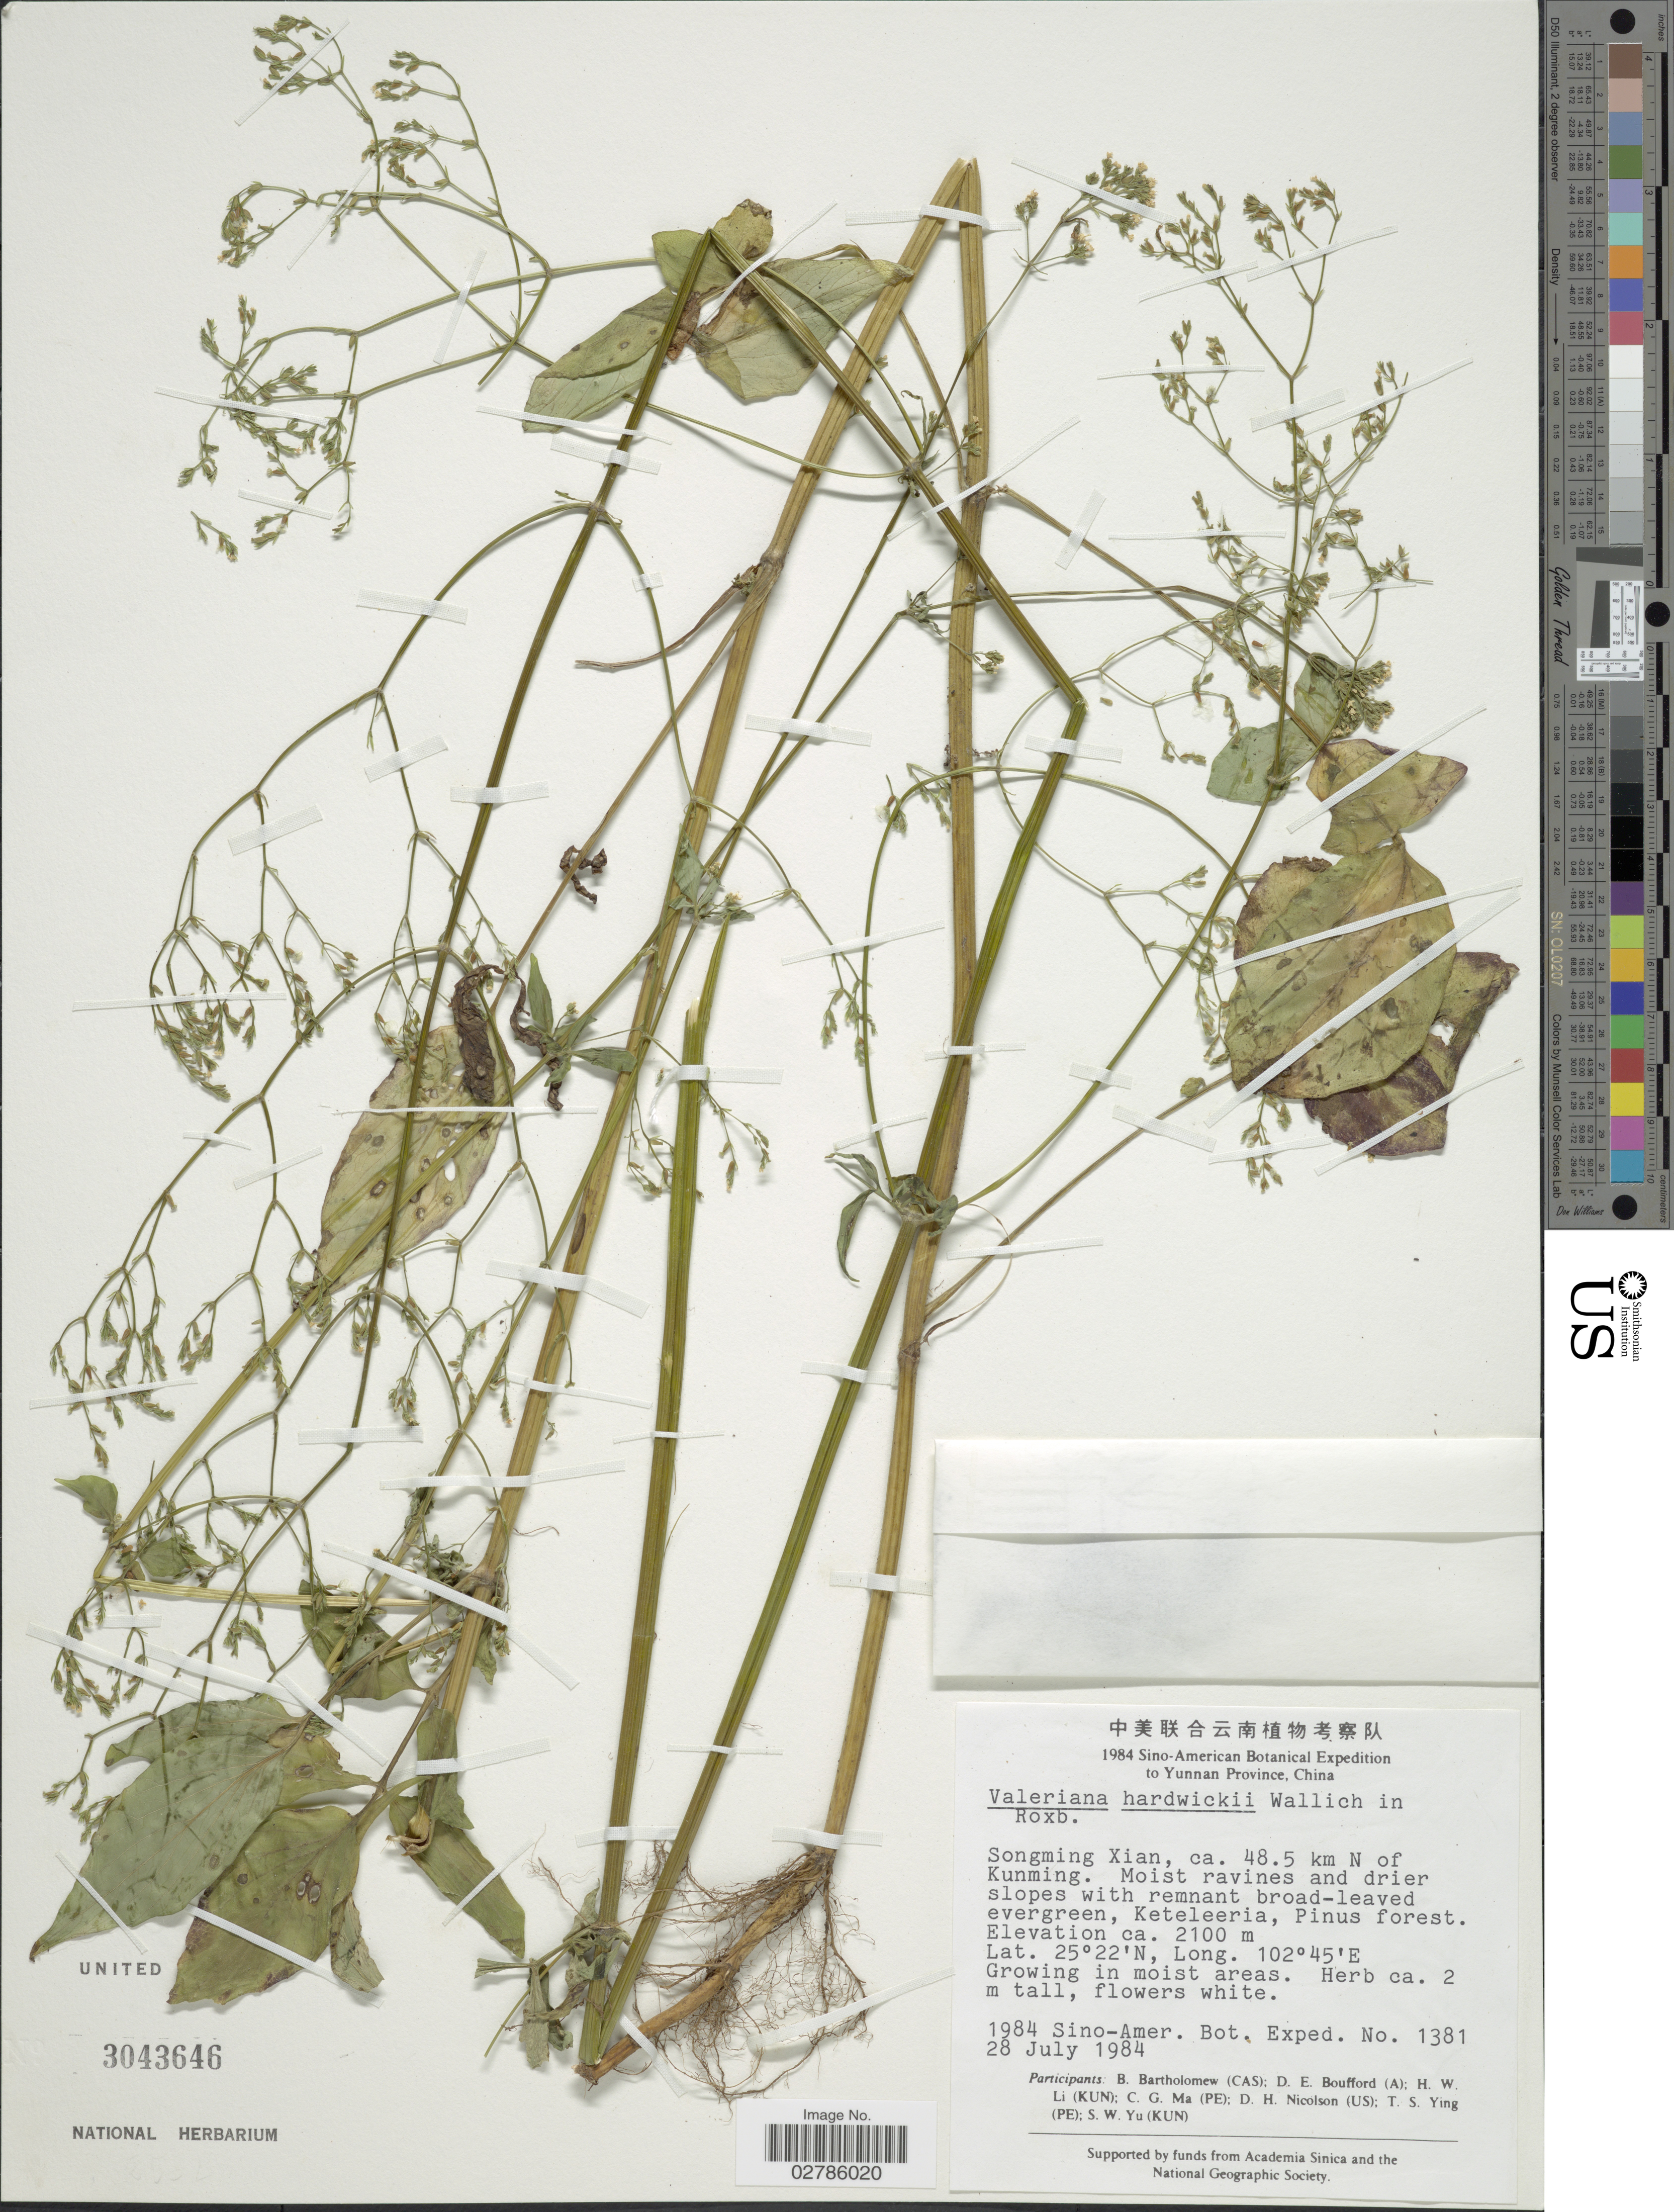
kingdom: Plantae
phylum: Tracheophyta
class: Magnoliopsida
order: Dipsacales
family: Caprifoliaceae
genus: Valeriana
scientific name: Valeriana hardwickii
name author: Wall.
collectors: Sino-Amer. Bot. Exped. 1984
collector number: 1381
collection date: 1984-07-28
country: China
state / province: Yunnan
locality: Yunnan Province. Songming Xian, ca. 48.5 km N of Kunming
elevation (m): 2100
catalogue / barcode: US 3043646